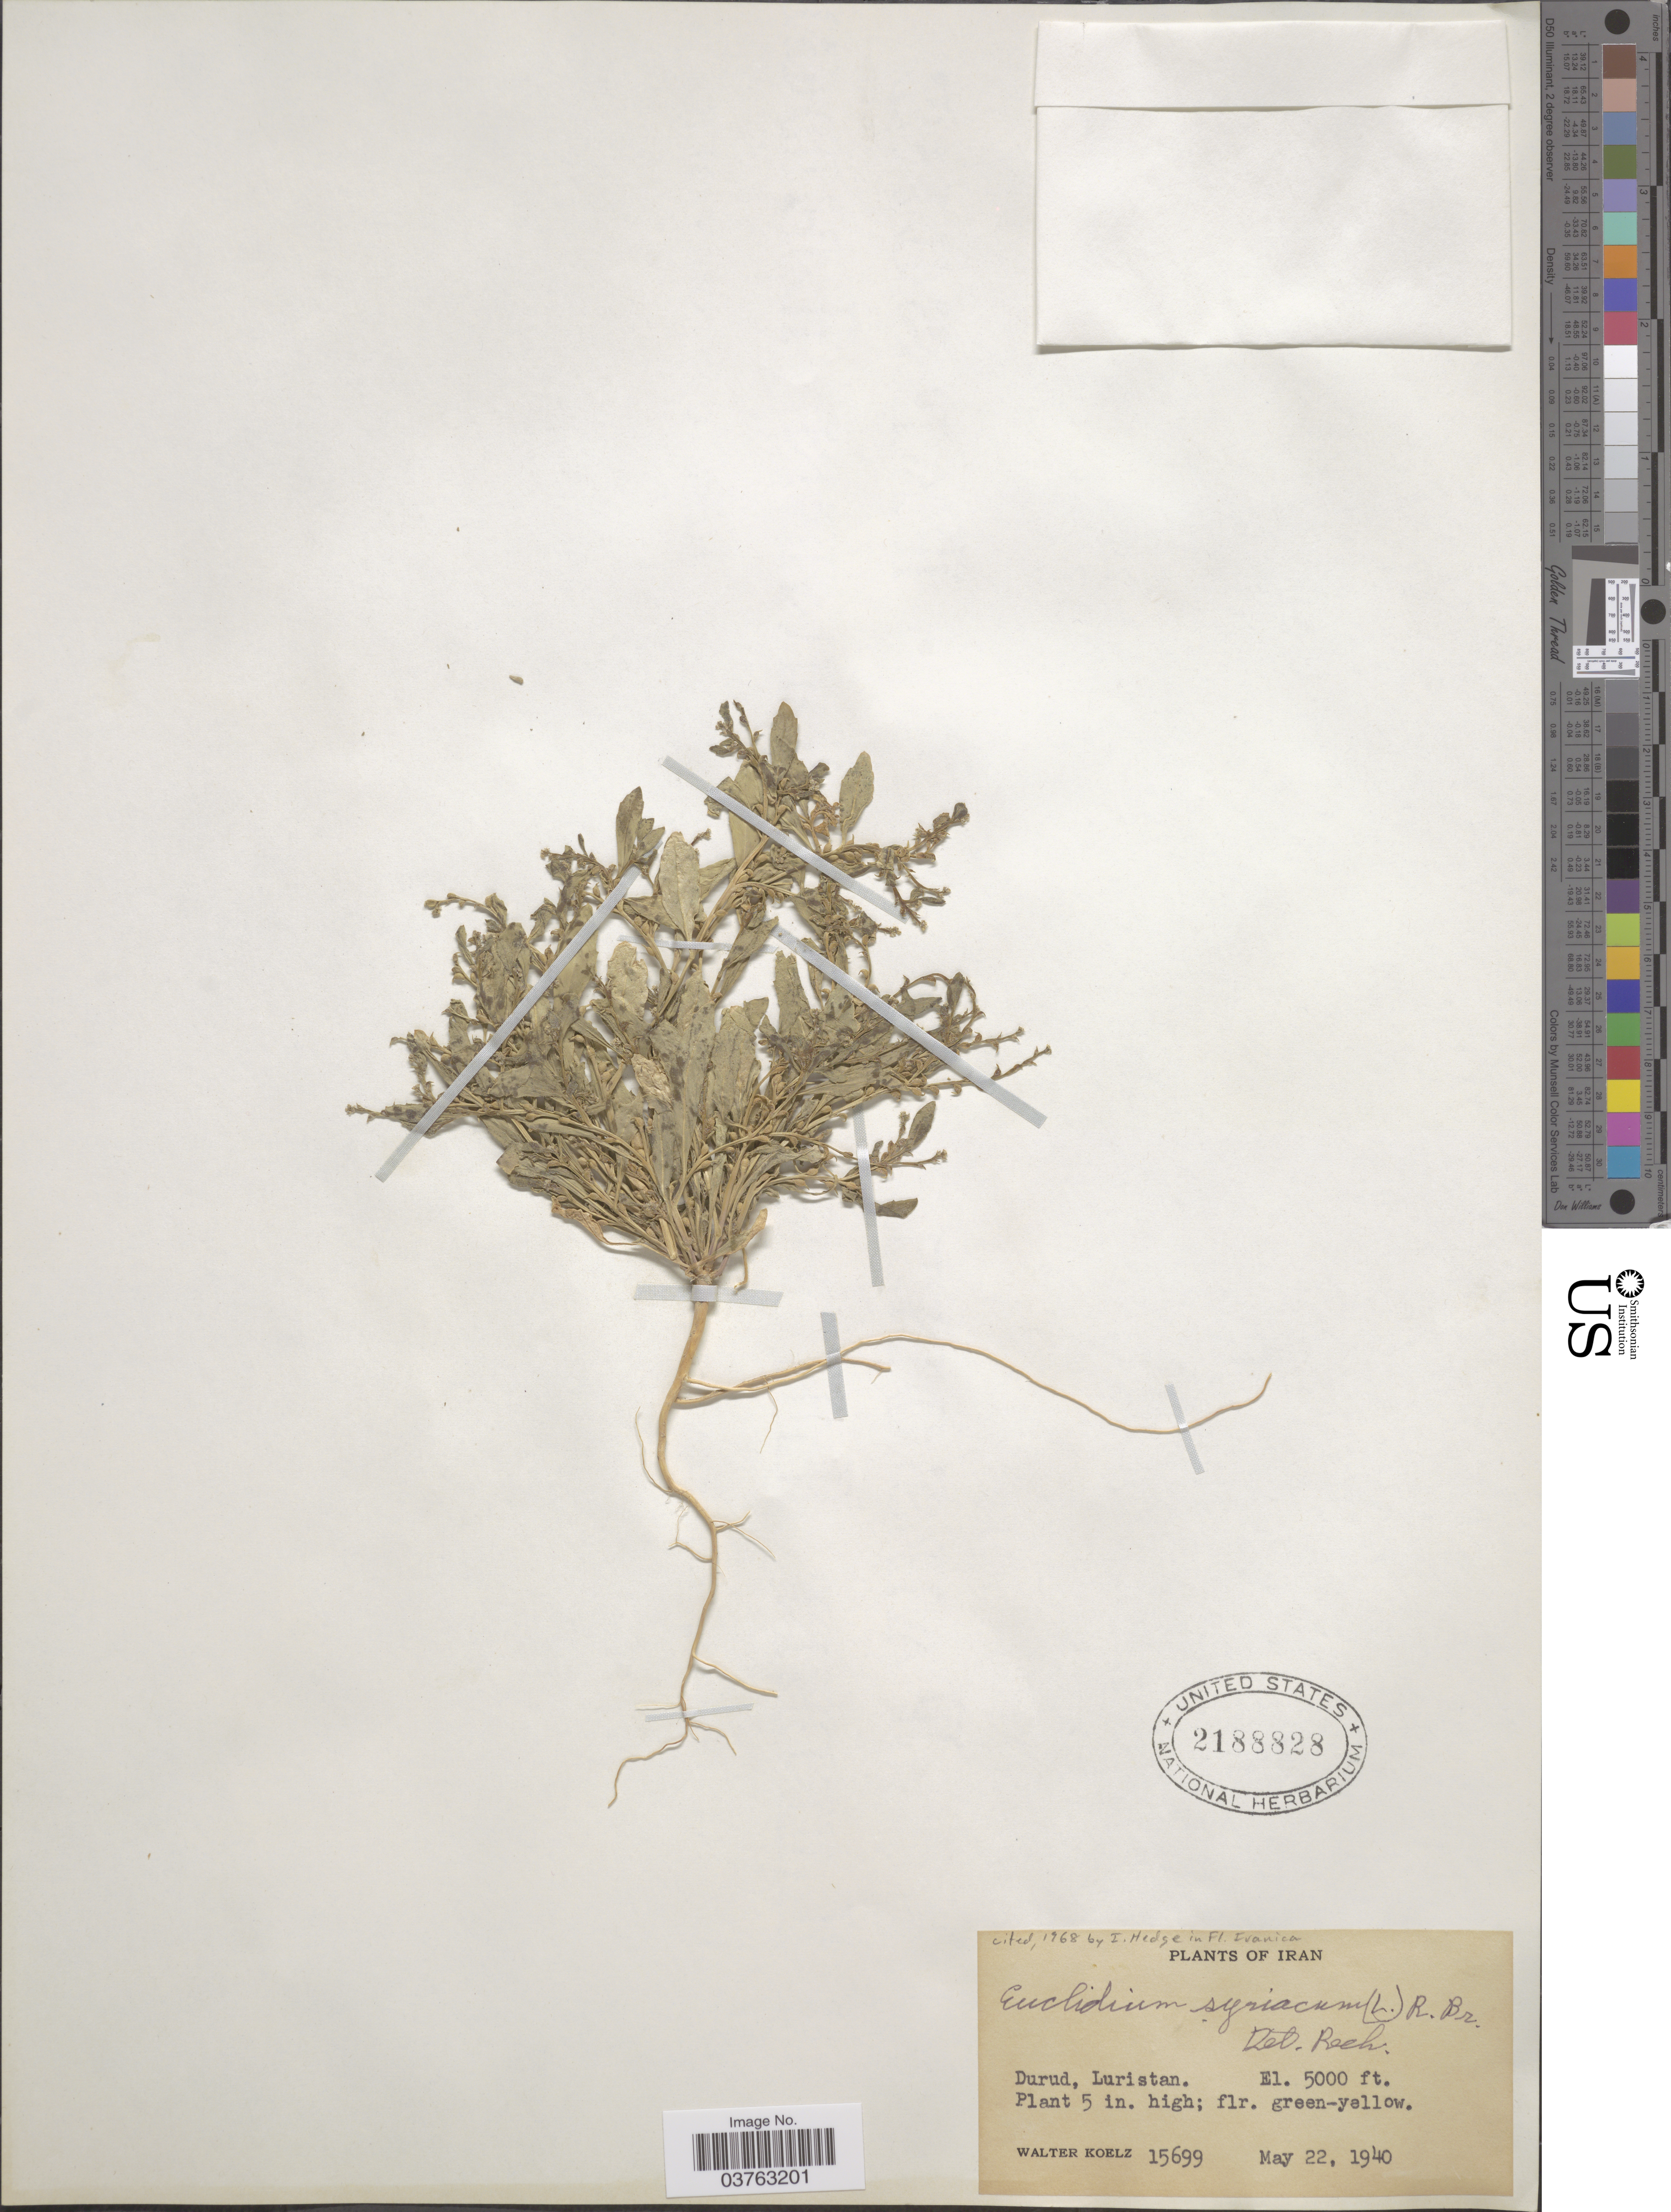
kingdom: Plantae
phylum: Tracheophyta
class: Magnoliopsida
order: Brassicales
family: Brassicaceae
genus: Euclidium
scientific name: Euclidium syriacum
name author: (L.) W.T. Aiton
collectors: W. N. Koelz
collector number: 15699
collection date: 1940-05-22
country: Iran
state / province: Lorestan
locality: Durud, Luristan.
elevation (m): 1524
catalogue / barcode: US 2188828